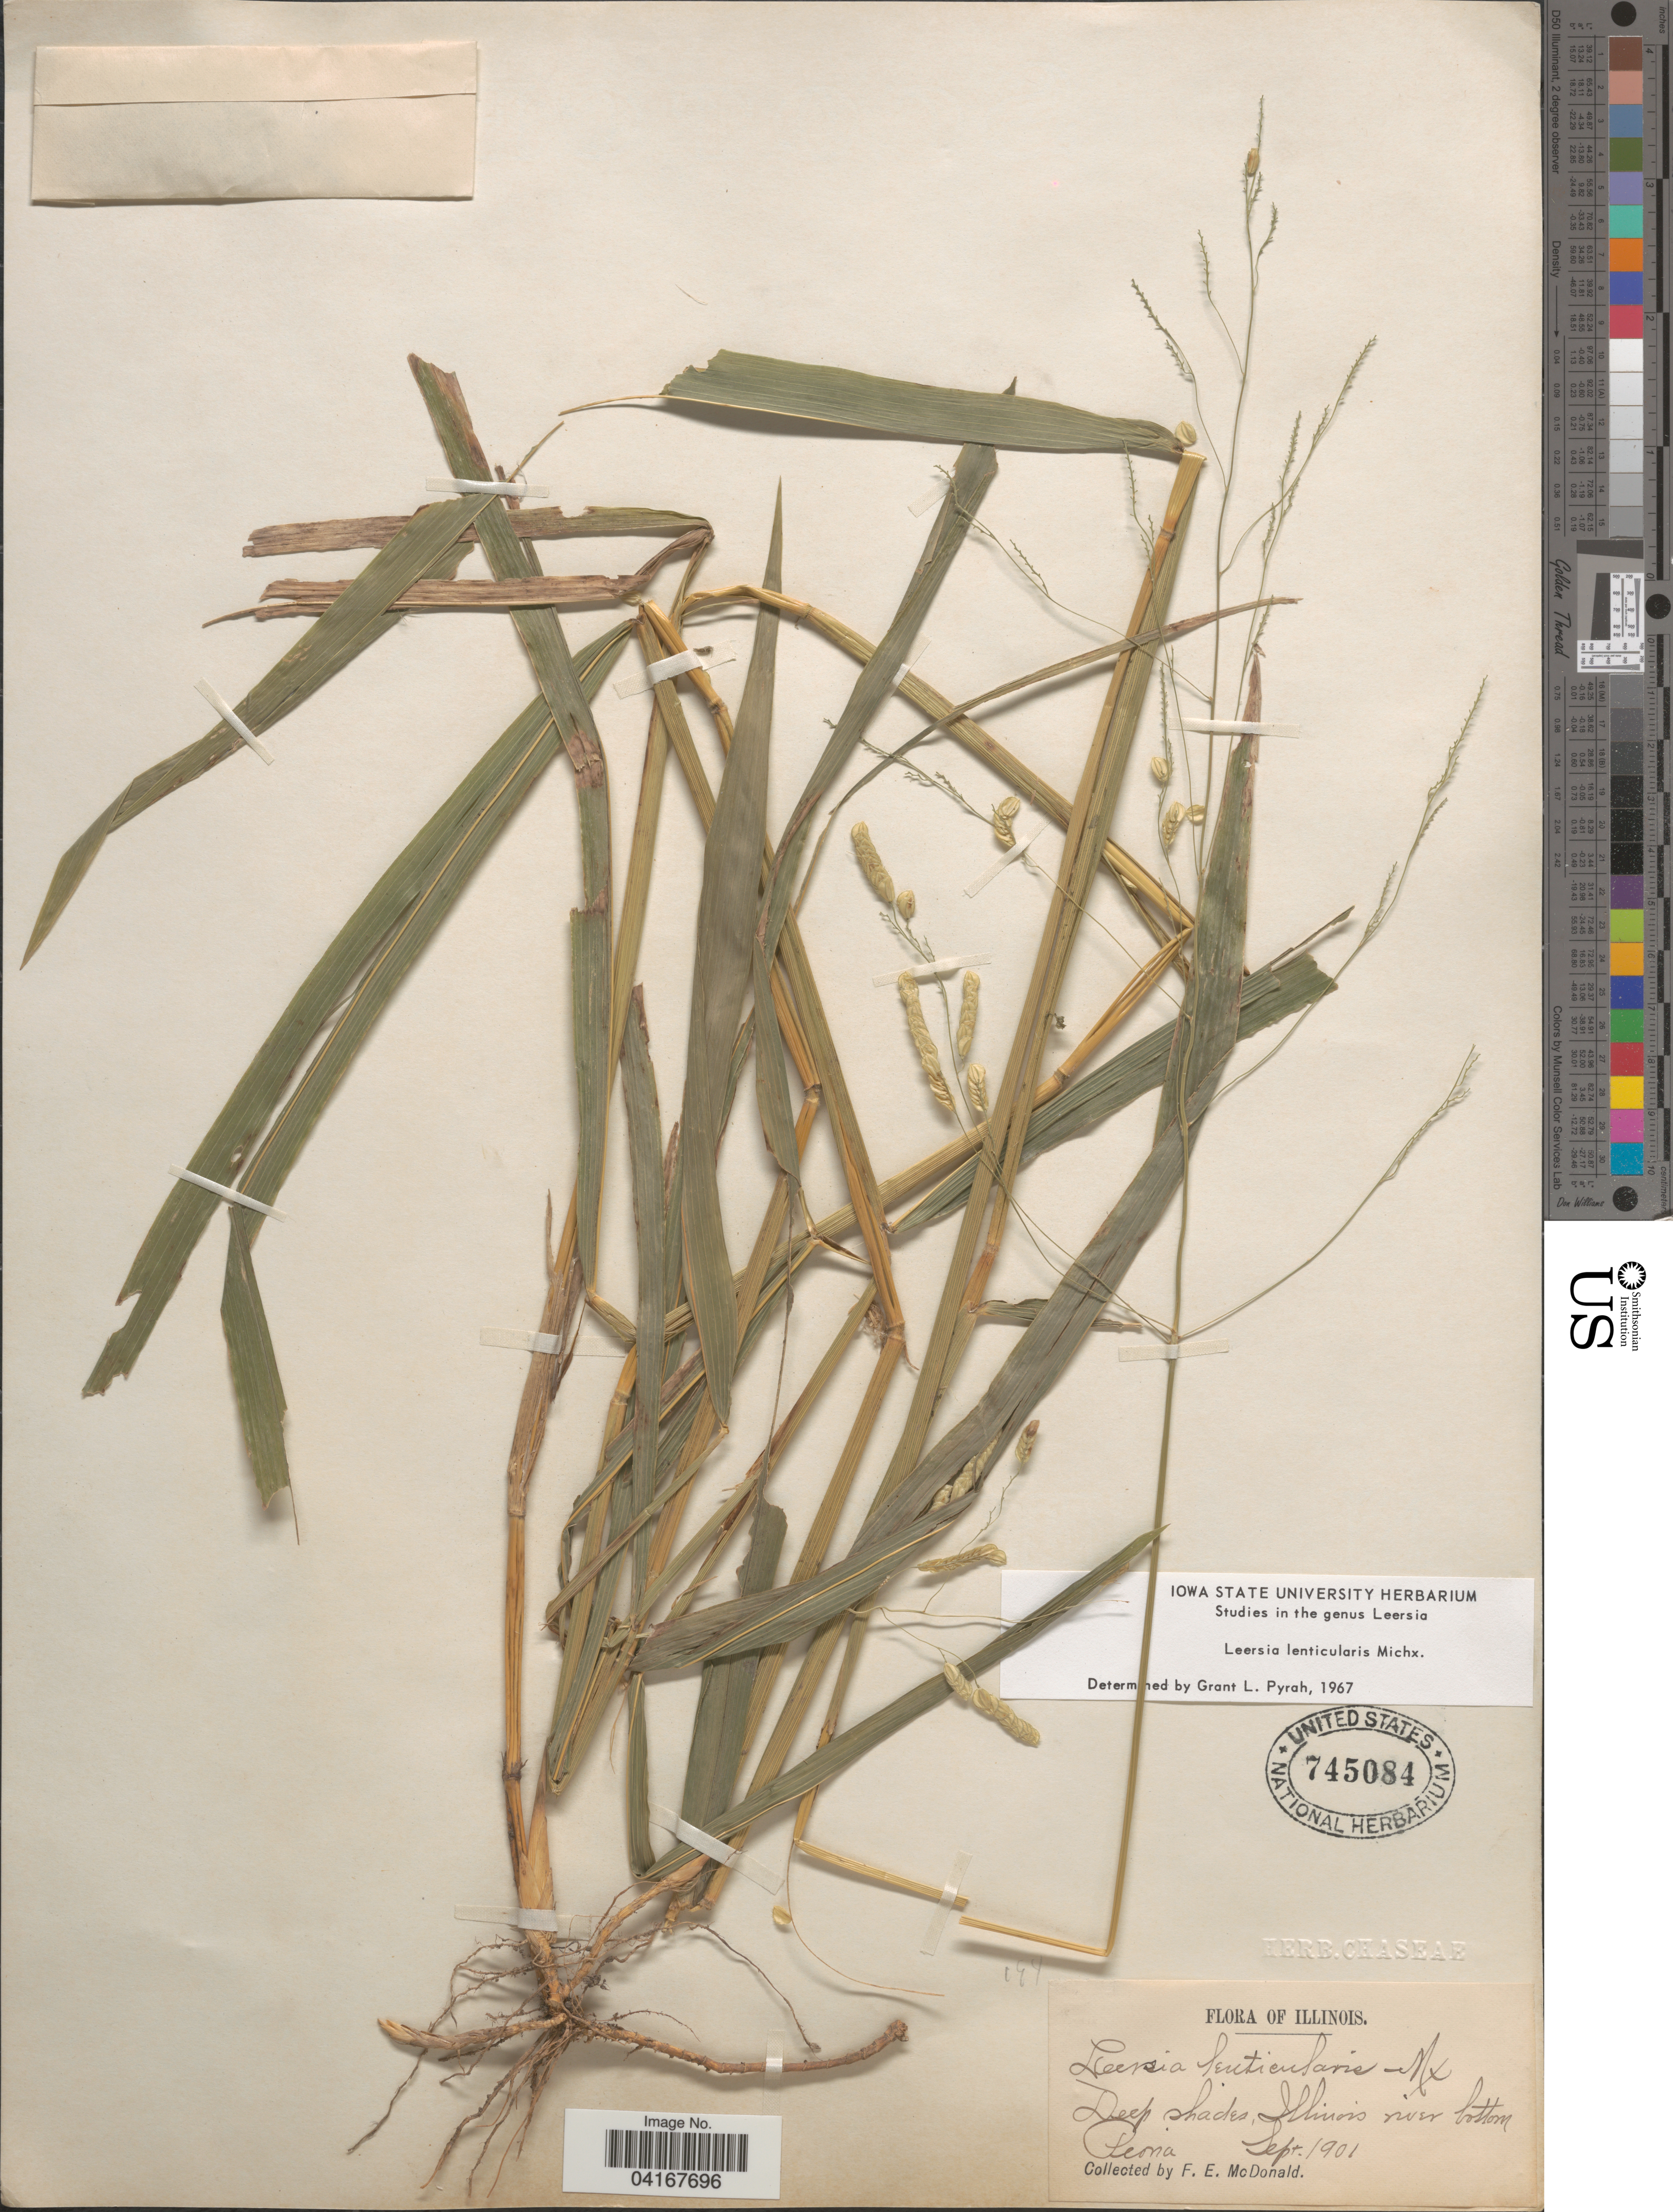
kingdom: Plantae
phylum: Tracheophyta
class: Liliopsida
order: Poales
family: Poaceae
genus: Leersia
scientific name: Leersia lenticularis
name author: Michx.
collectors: F. E. McDonald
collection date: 1901-09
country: United States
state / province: Illinois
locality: Deep shades, Illinois river bottom. Peoria.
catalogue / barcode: US 745084